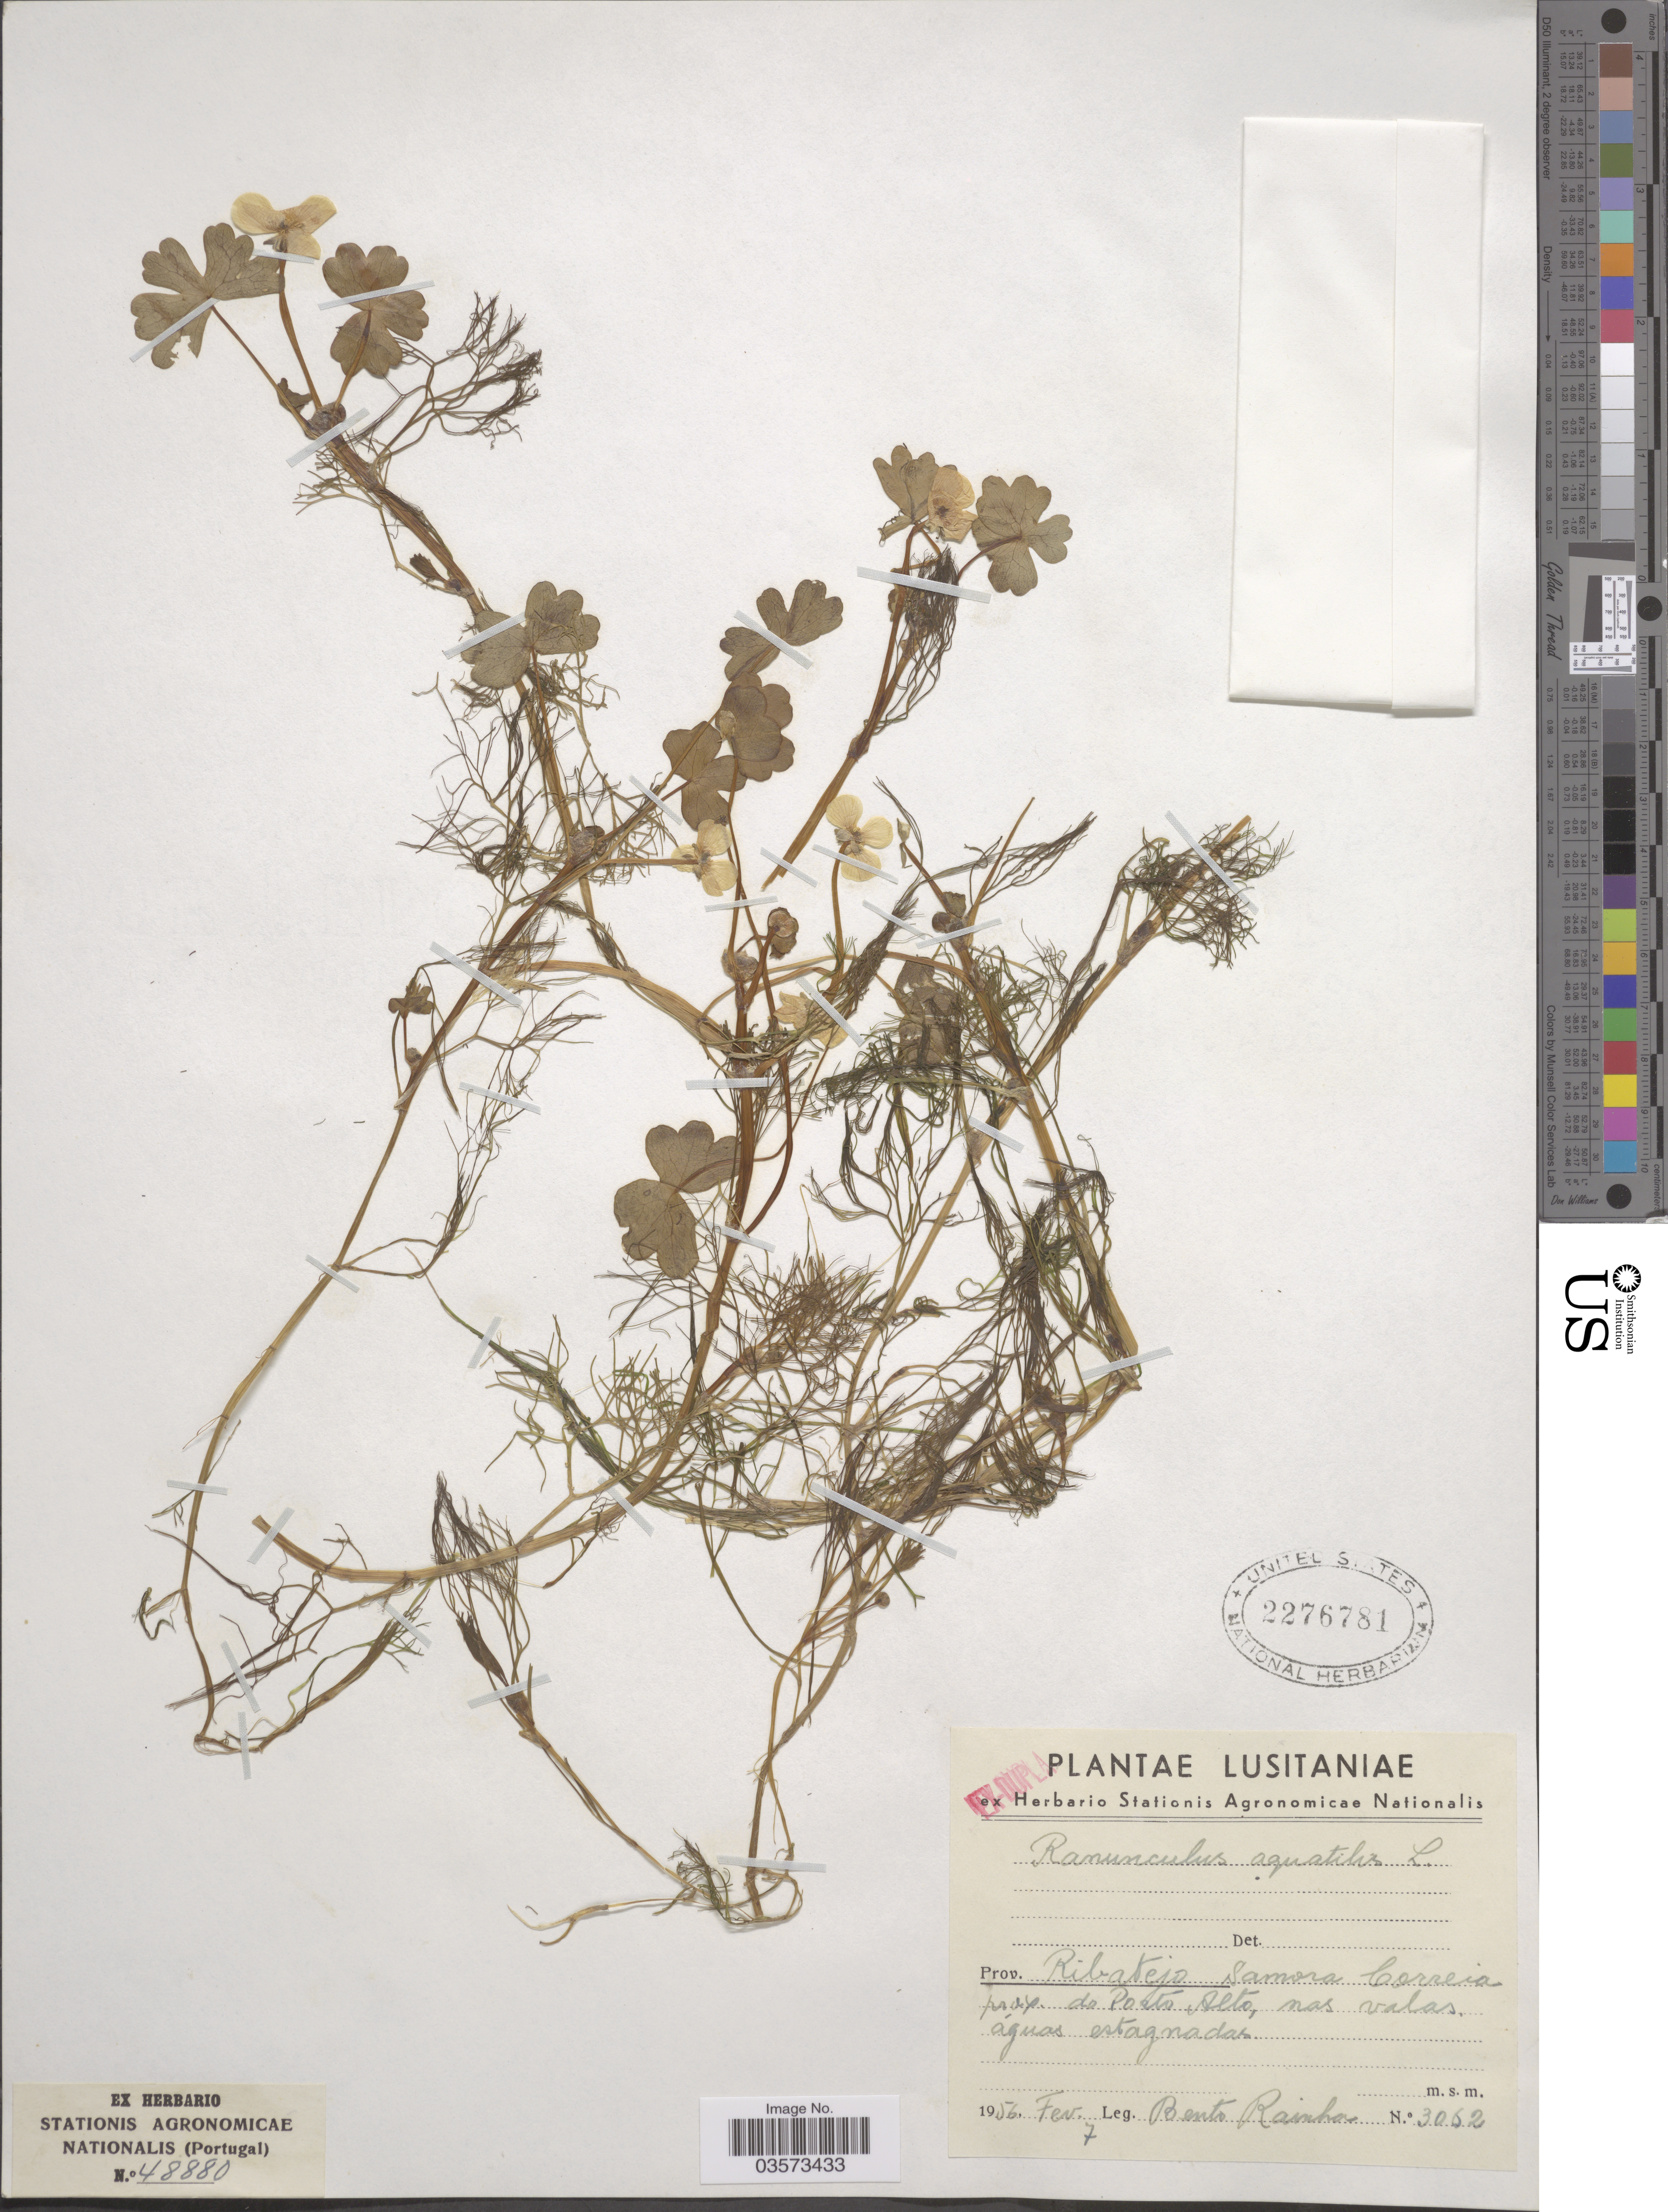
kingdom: Plantae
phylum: Tracheophyta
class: Magnoliopsida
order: Ranunculales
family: Ranunculaceae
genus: Ranunculus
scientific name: Ranunculus aquatilis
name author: L.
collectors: B. Rainha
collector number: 3062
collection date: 1956-02-07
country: Portugal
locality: Lusitaniae. Prov. Ribatejo Samora Correia prox. do Porto Alto.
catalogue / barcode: US 2276781